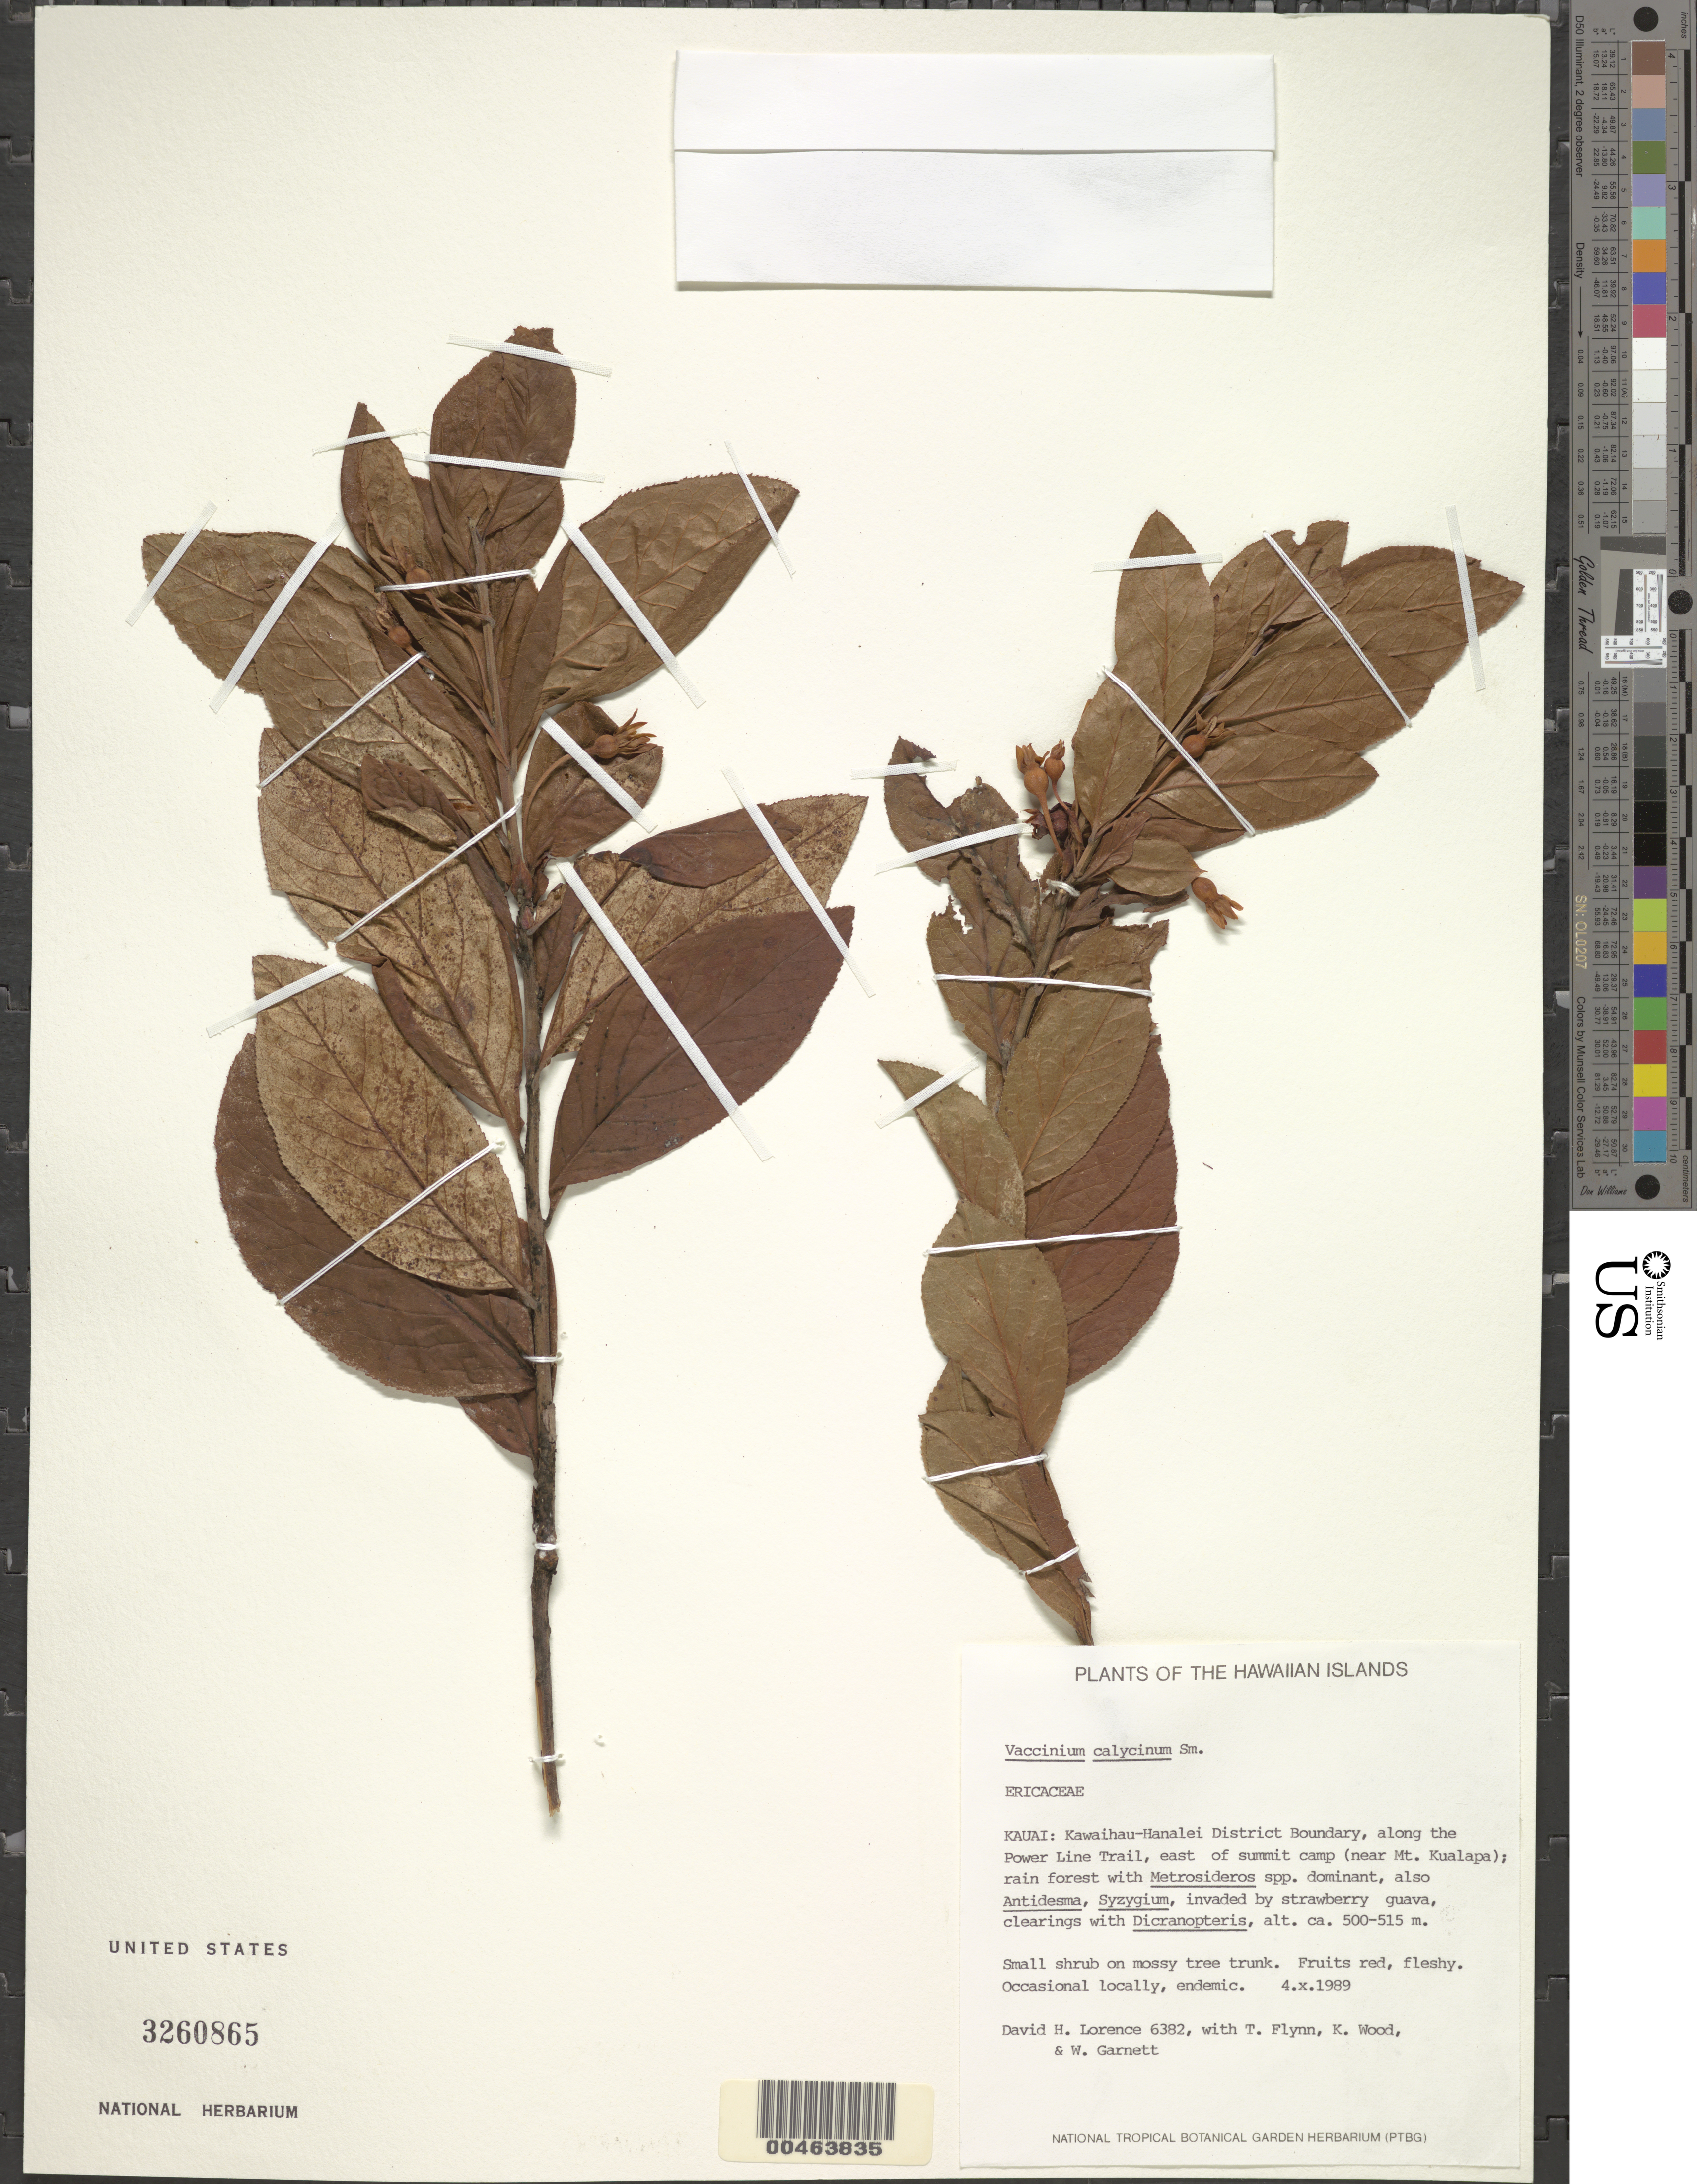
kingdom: Plantae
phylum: Tracheophyta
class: Magnoliopsida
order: Ericales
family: Ericaceae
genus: Vaccinium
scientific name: Vaccinium calycinum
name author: Sm.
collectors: D. Lorence, T. W. Flynn, K. Wood & W. Garnett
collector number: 6382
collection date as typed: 4 Dec 1989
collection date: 1989-12-04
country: United States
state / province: Hawaii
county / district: Kauai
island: Kaua'i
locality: Kawaihau-Hanalei District Boundary, along the Power Line Trail, east of summit camp (near Mt. Kualapa).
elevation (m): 500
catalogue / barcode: US 3260865